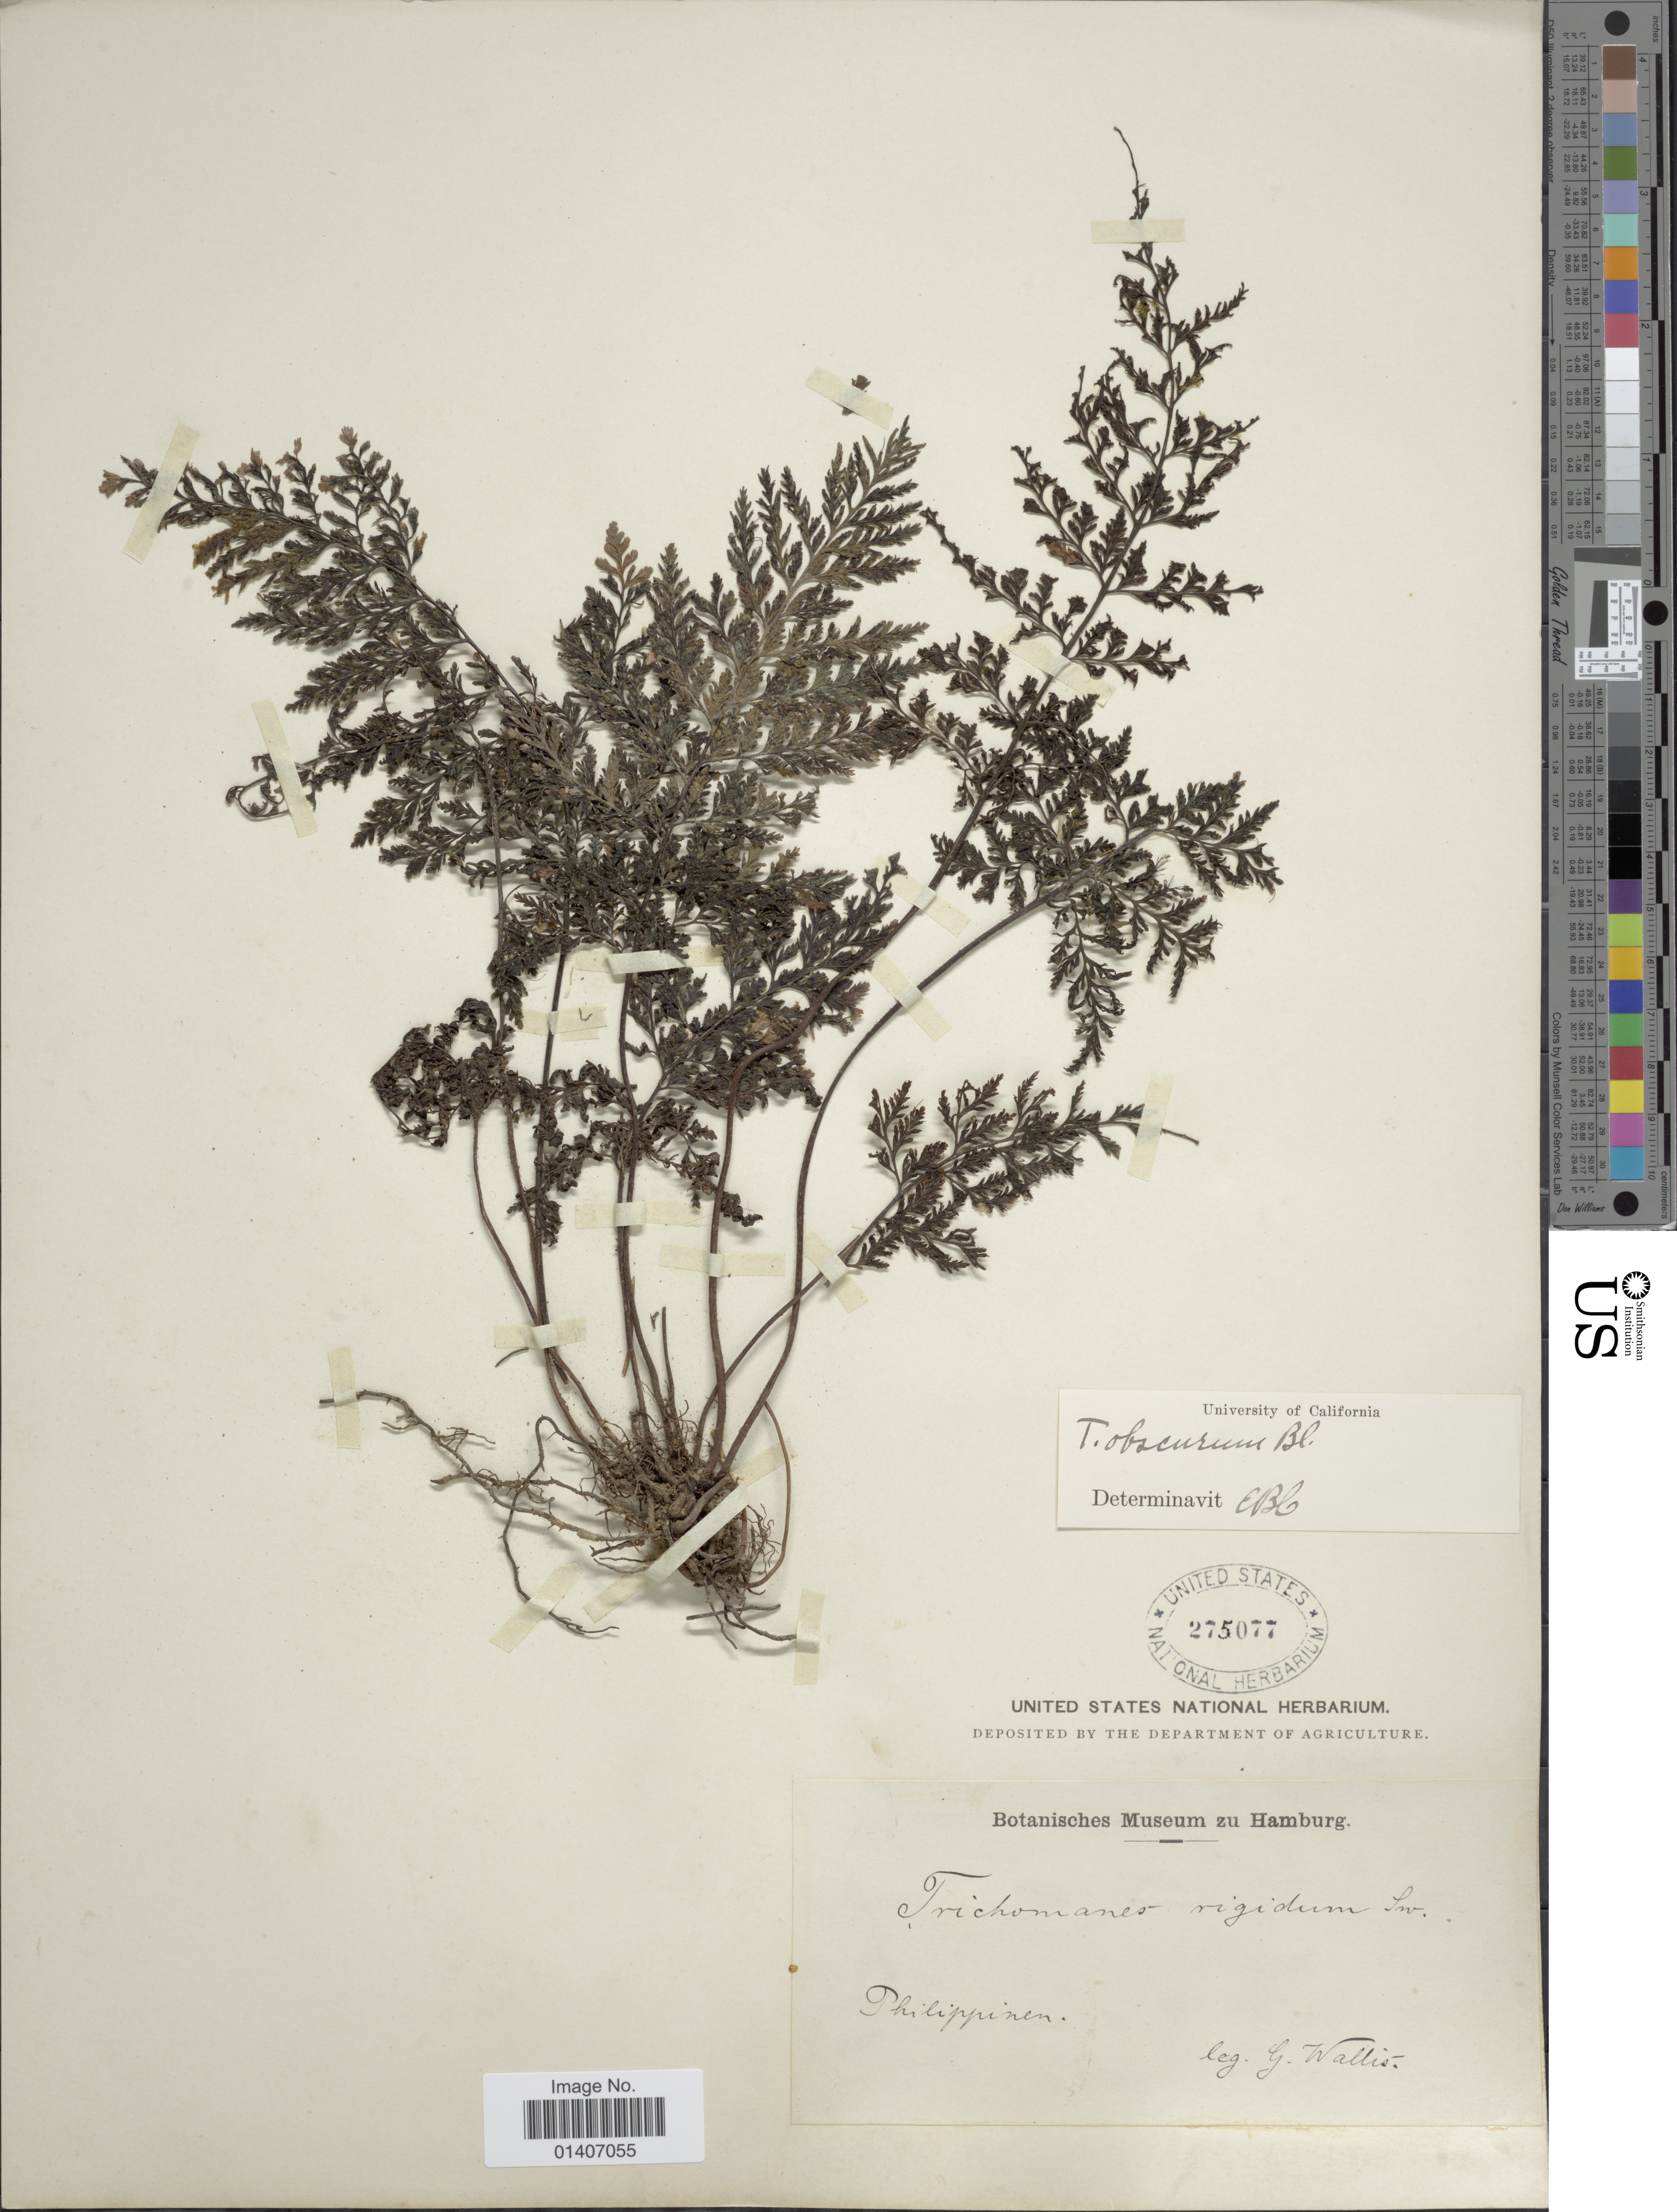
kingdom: Plantae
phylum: Tracheophyta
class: Polypodiopsida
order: Hymenophyllales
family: Hymenophyllaceae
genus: Abrodictyum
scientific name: Abrodictyum obscurum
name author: (Blume) Ebihara & K. Iwats.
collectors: G. Wallis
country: Philippines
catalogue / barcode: US 275077